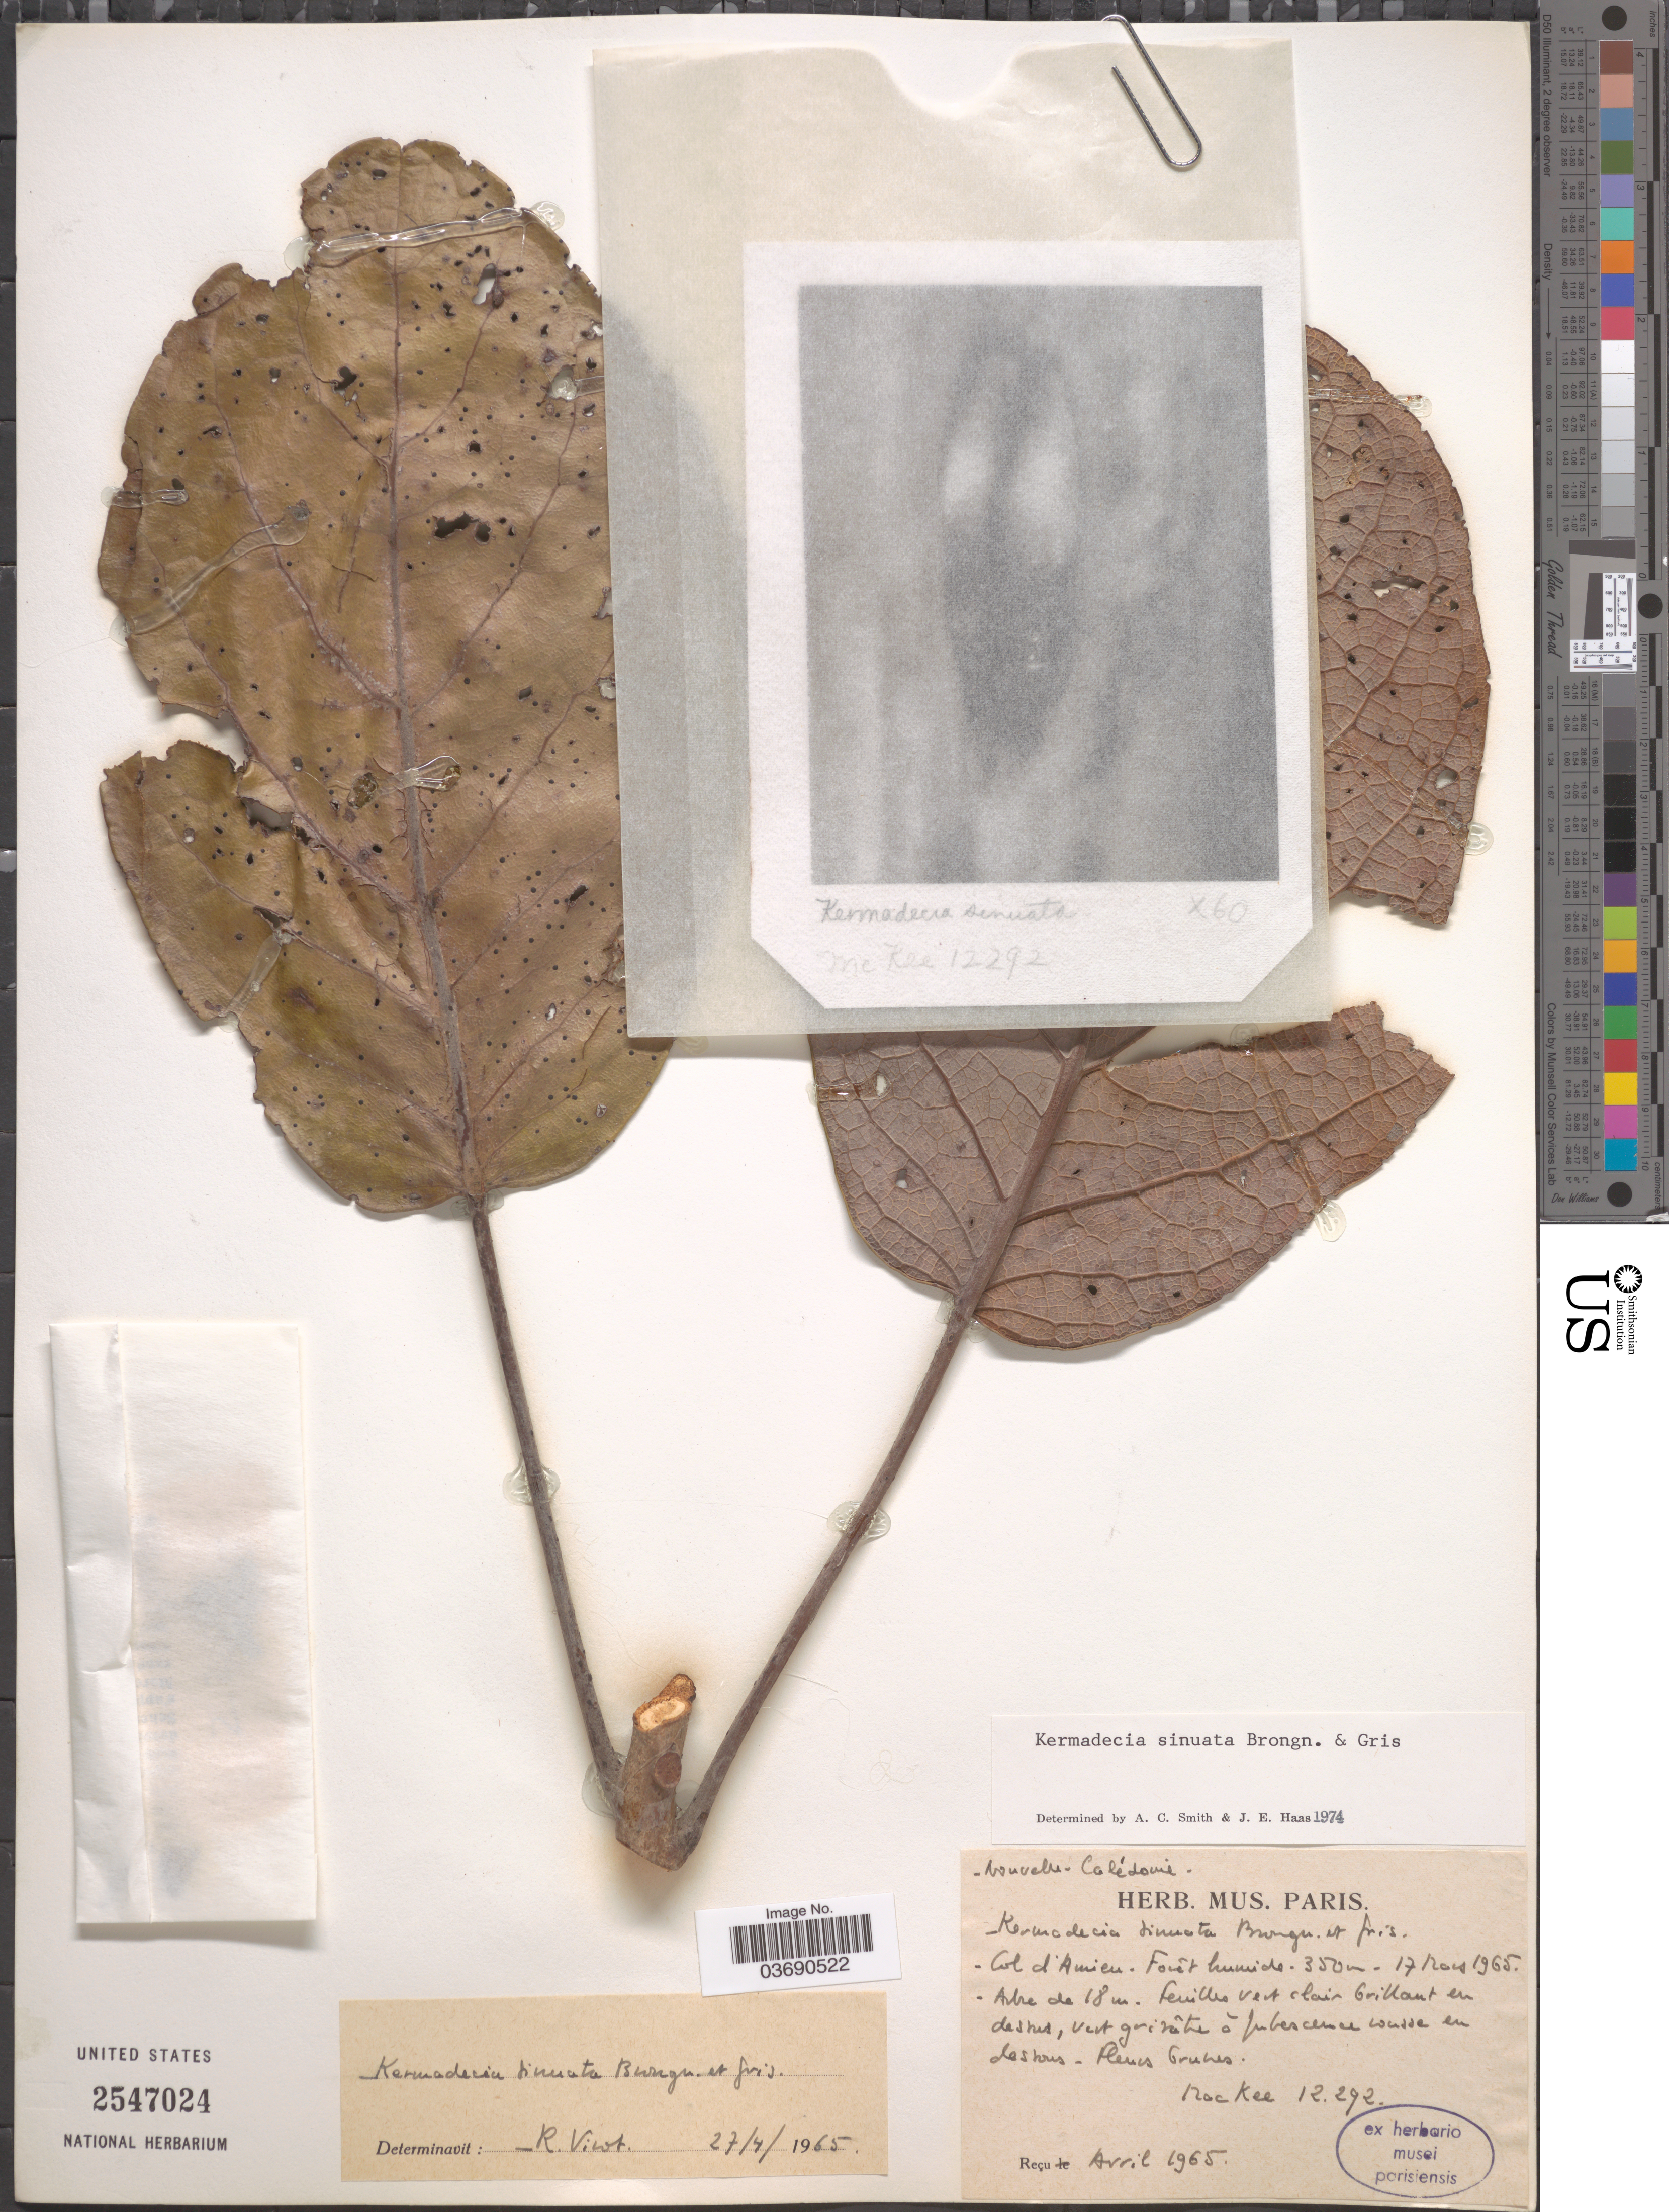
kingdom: Plantae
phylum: Tracheophyta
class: Magnoliopsida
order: Proteales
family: Proteaceae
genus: Kermadecia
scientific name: Kermadecia sinuata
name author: Brongn. & Gris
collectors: MacKee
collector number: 12292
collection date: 1965-03-17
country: New Caledonia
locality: Col d' Amieu.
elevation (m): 350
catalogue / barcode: US 2547024